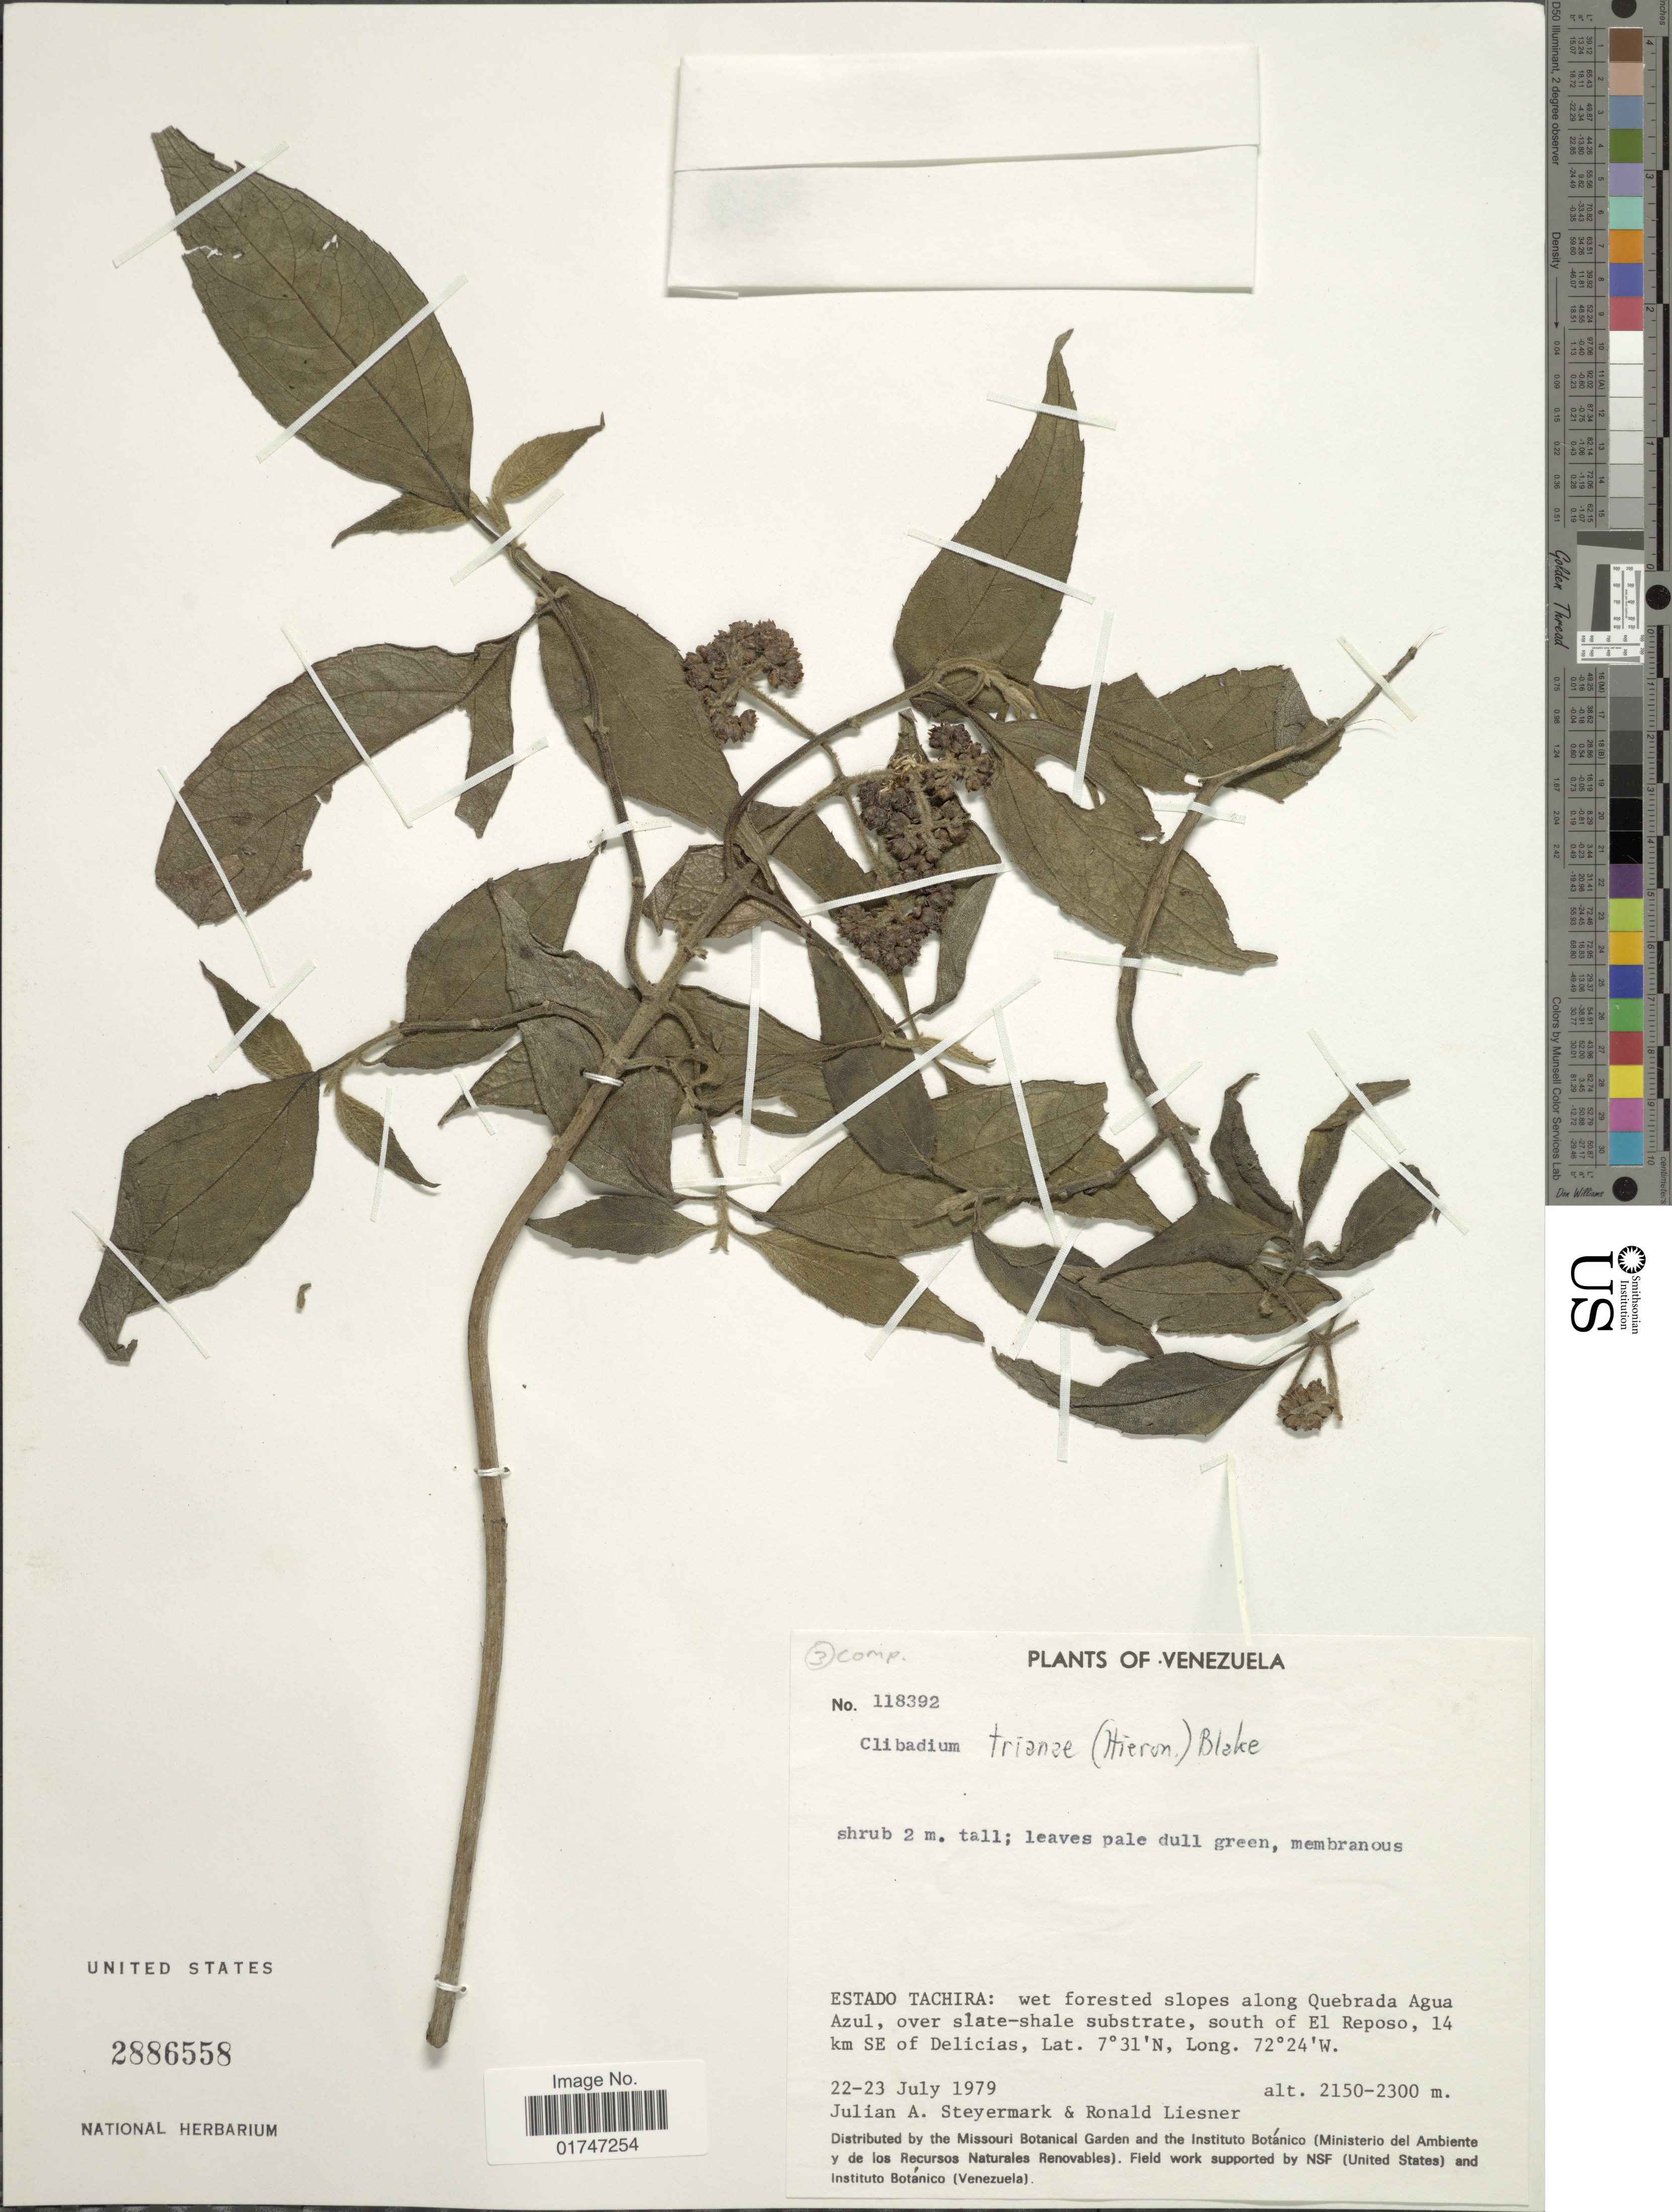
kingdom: Plantae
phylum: Tracheophyta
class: Magnoliopsida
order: Asterales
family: Asteraceae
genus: Clibadium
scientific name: Clibadium trianae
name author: (Hieron.) S.F. Blake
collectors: J. Steyermark & R. L. Liesner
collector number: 118392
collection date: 1979-07-22/1979-07-23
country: Venezuela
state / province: Tachira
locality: Estado Tachira: wet forested slopes along Quebrada Agua Azul, over slate-shale substrate, south of El Reposo, 14 km SE of Delicias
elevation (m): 2150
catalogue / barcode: US 2886558